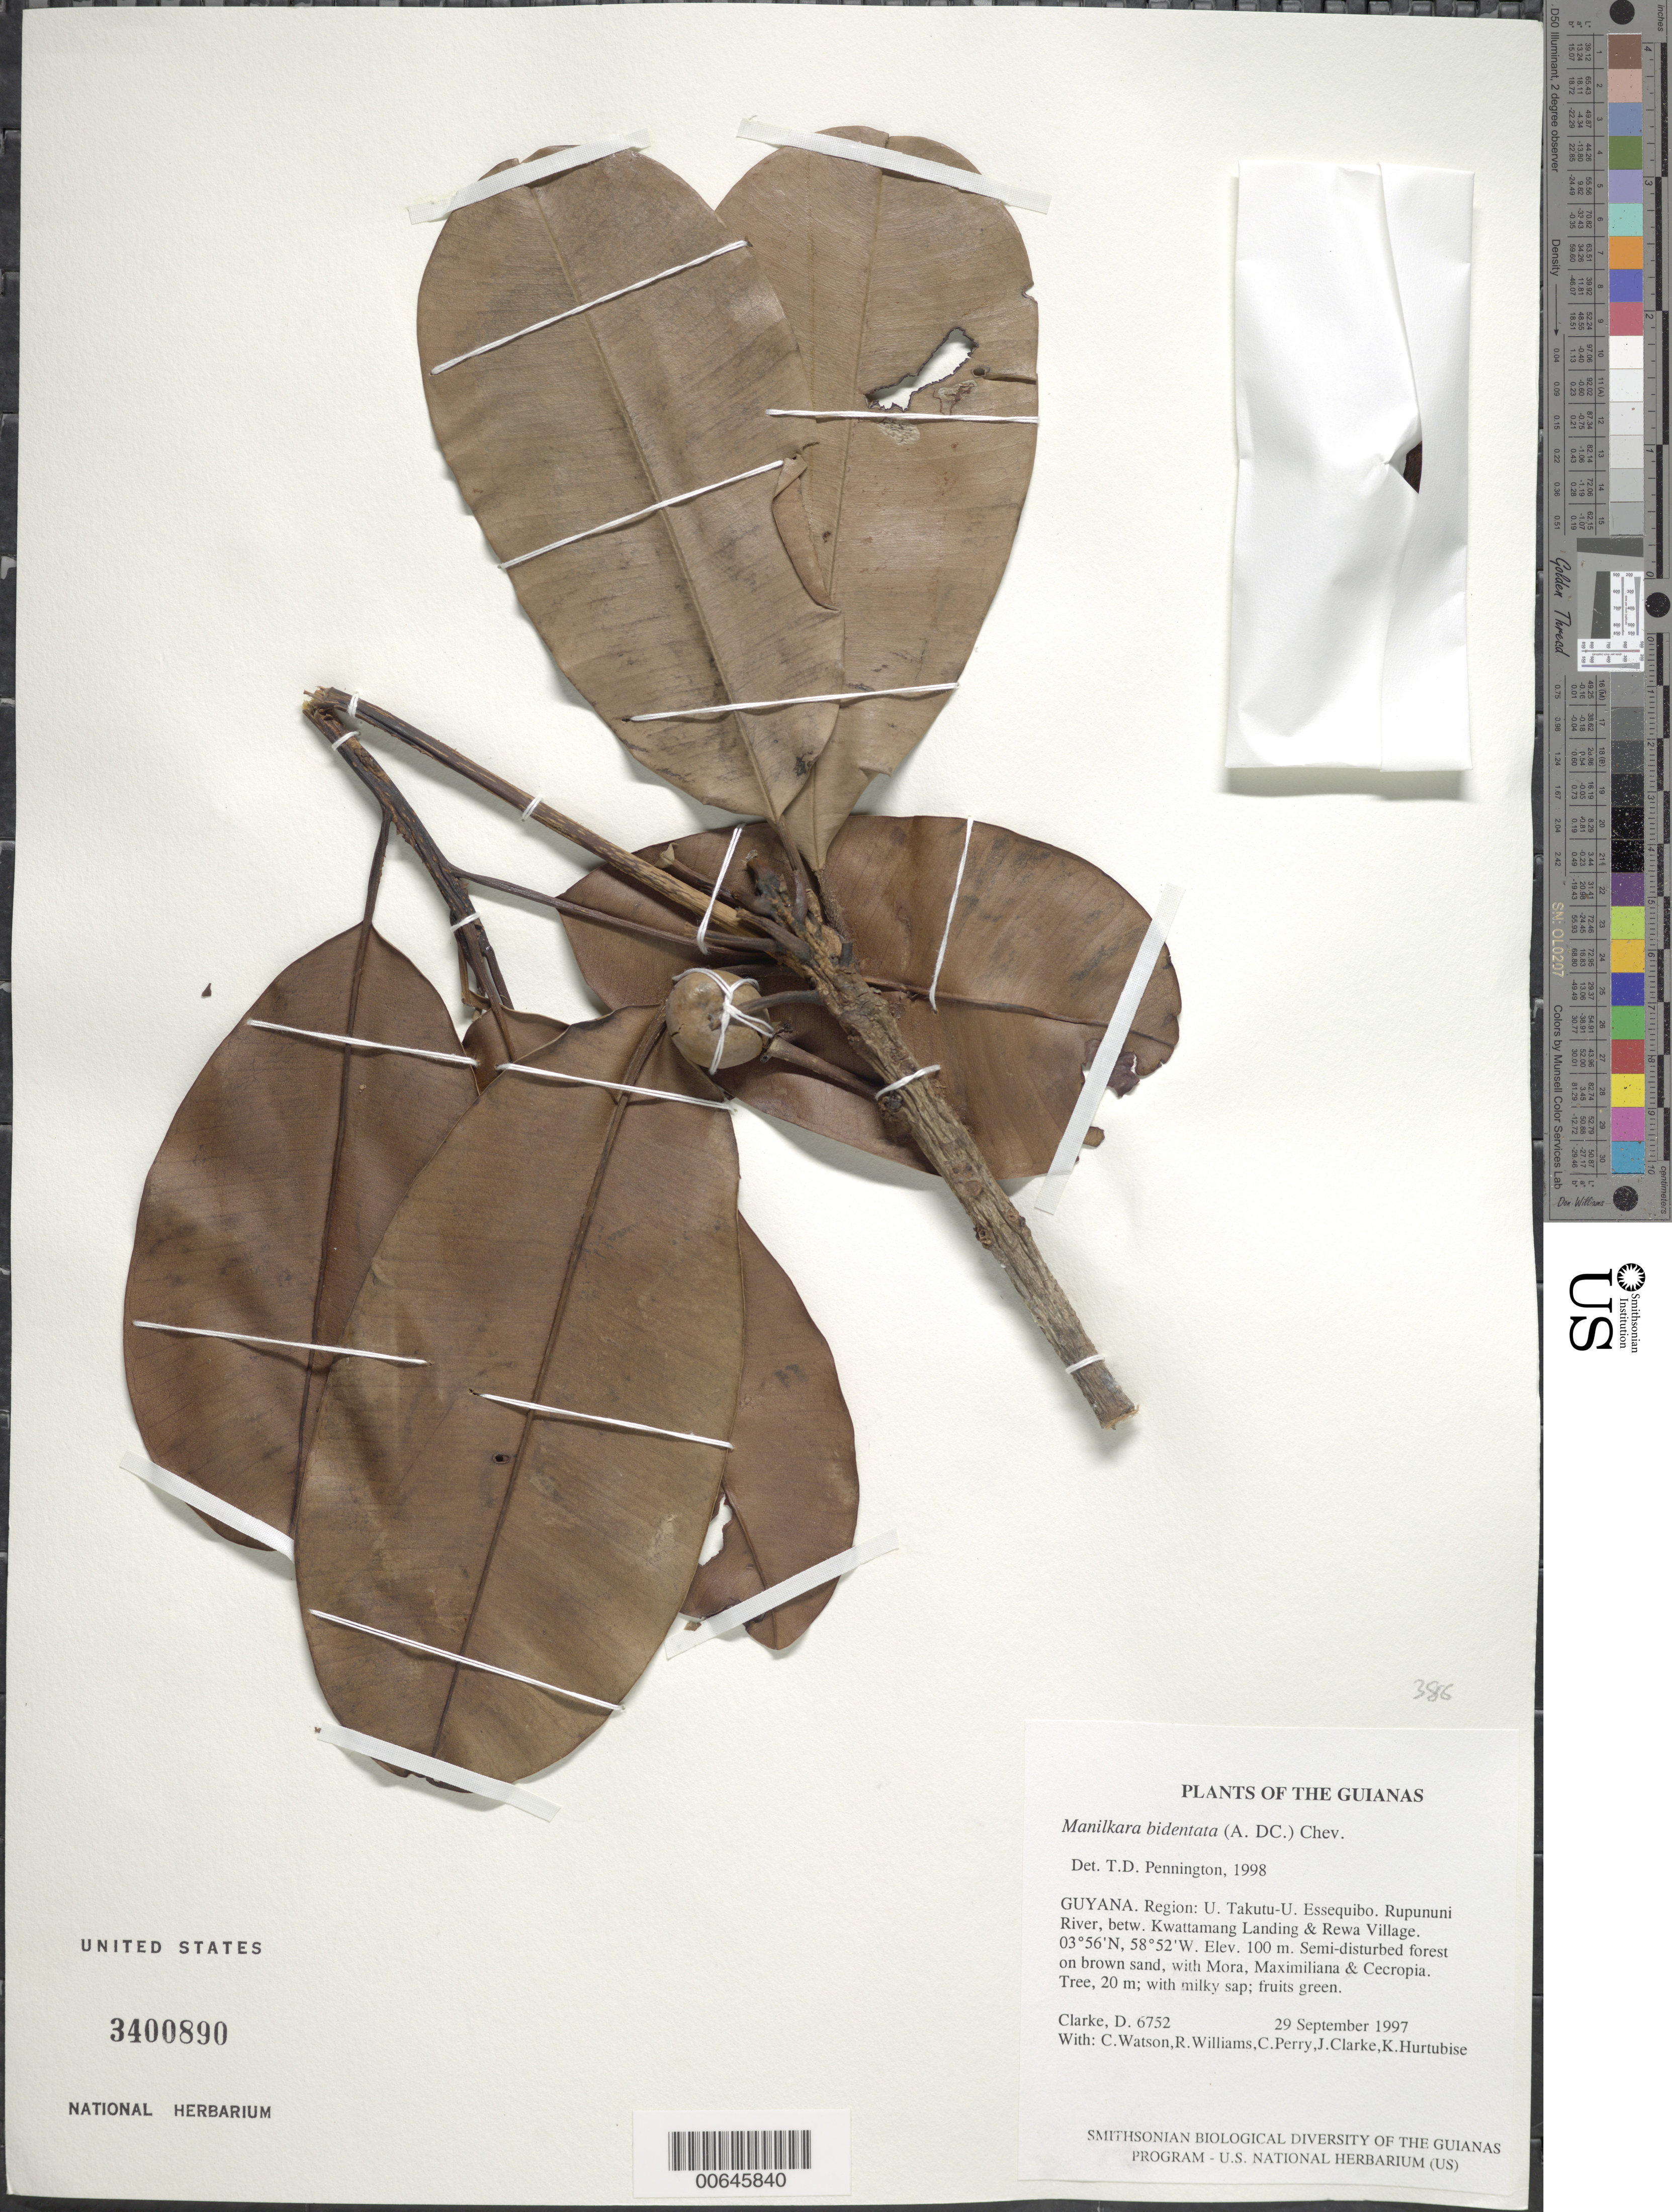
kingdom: Plantae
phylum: Tracheophyta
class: Magnoliopsida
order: Ericales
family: Sapotaceae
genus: Manilkara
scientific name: Manilkara bidentata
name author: (A. DC.) A. Chev.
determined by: Pennington, T. D., (K)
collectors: H. D. Clarke, C. Watson, R. Williams, C. Perry, J. Clarke & K. Hurtubise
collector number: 6752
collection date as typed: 29 September 1997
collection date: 1997-09-29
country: Guyana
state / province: U. Takutu-U. Essequibo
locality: Rupununi River, betw. Kwattamang Landing & Rewa Village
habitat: Semi-disturbed forest on brown sand, with Mora, Maximiliana & Cecropia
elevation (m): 100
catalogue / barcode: US 3400890